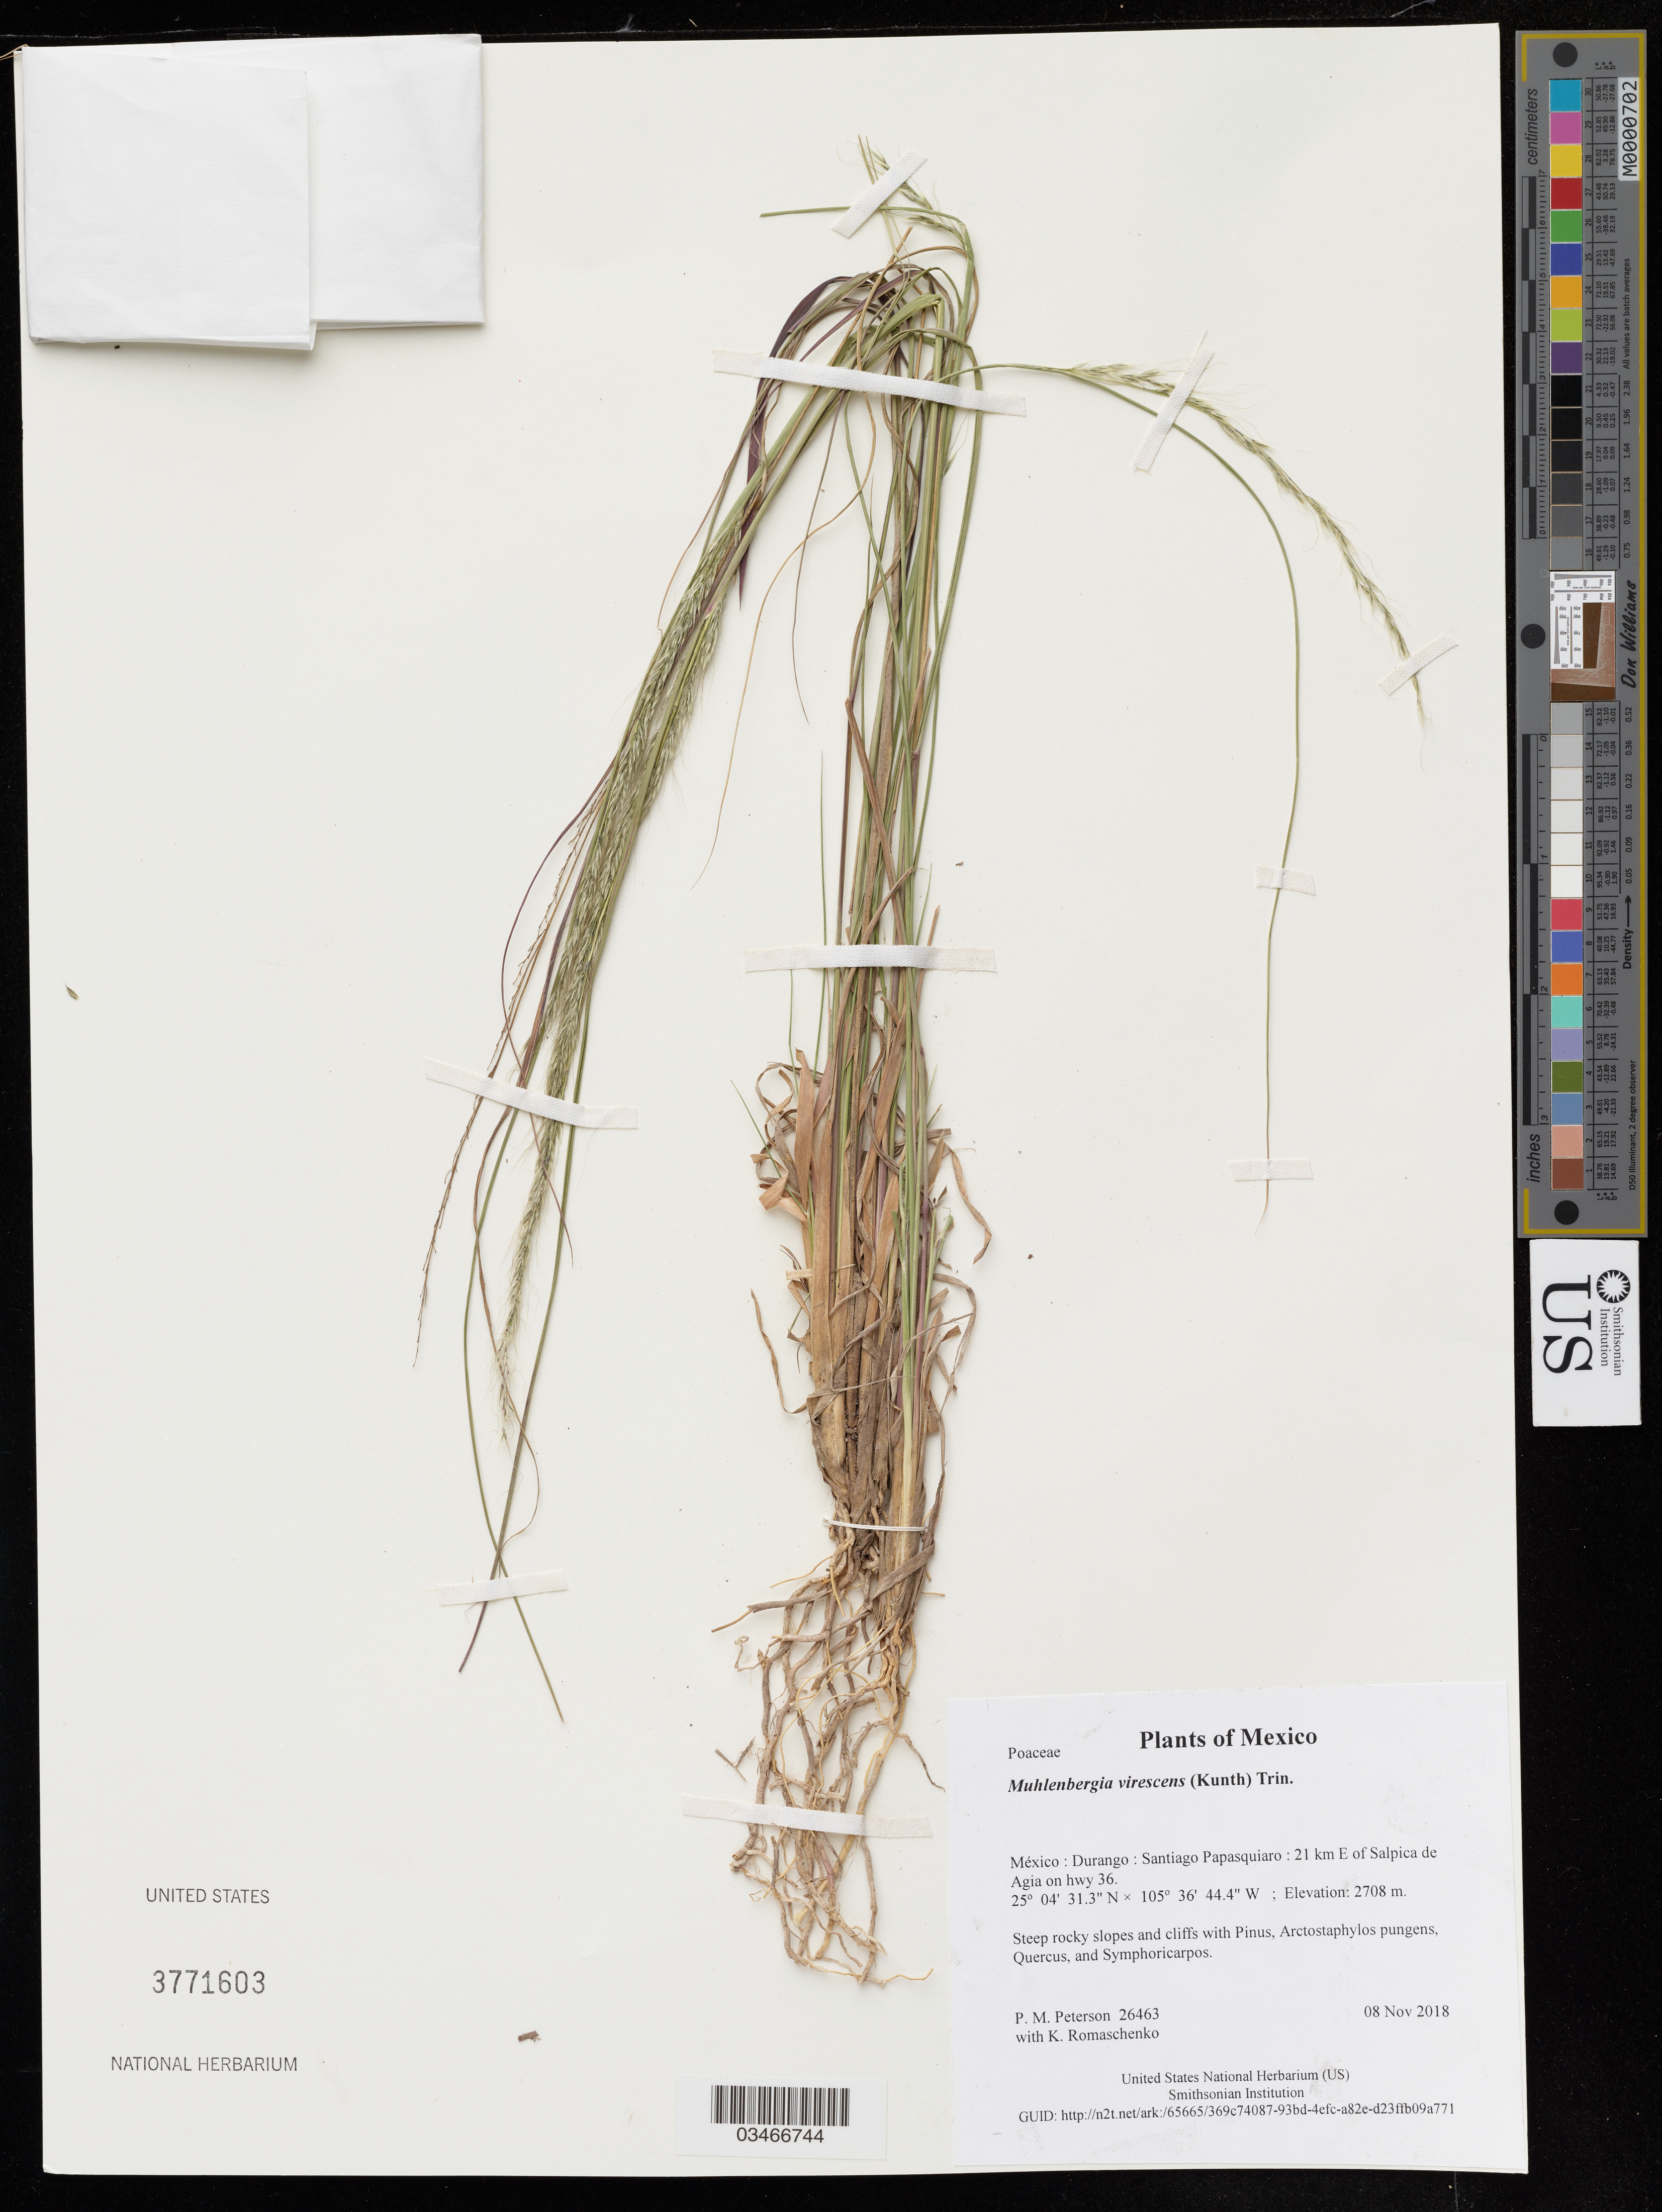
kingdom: Plantae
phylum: Tracheophyta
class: Liliopsida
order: Poales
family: Poaceae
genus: Muhlenbergia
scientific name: Muhlenbergia virescens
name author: (Kunth) Trin.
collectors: P. M. Peterson & K. Romaschenko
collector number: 26463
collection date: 2018-11-08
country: México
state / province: Durango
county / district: Santiago Papasquiaro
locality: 21 km E of Salpica de Agia on hwy 36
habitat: Steep rocky slopes and cliffs with Pinus, Arctostaphylos pungens, Quercus, and Symphoricarpos.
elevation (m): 2708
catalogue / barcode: US 3771603